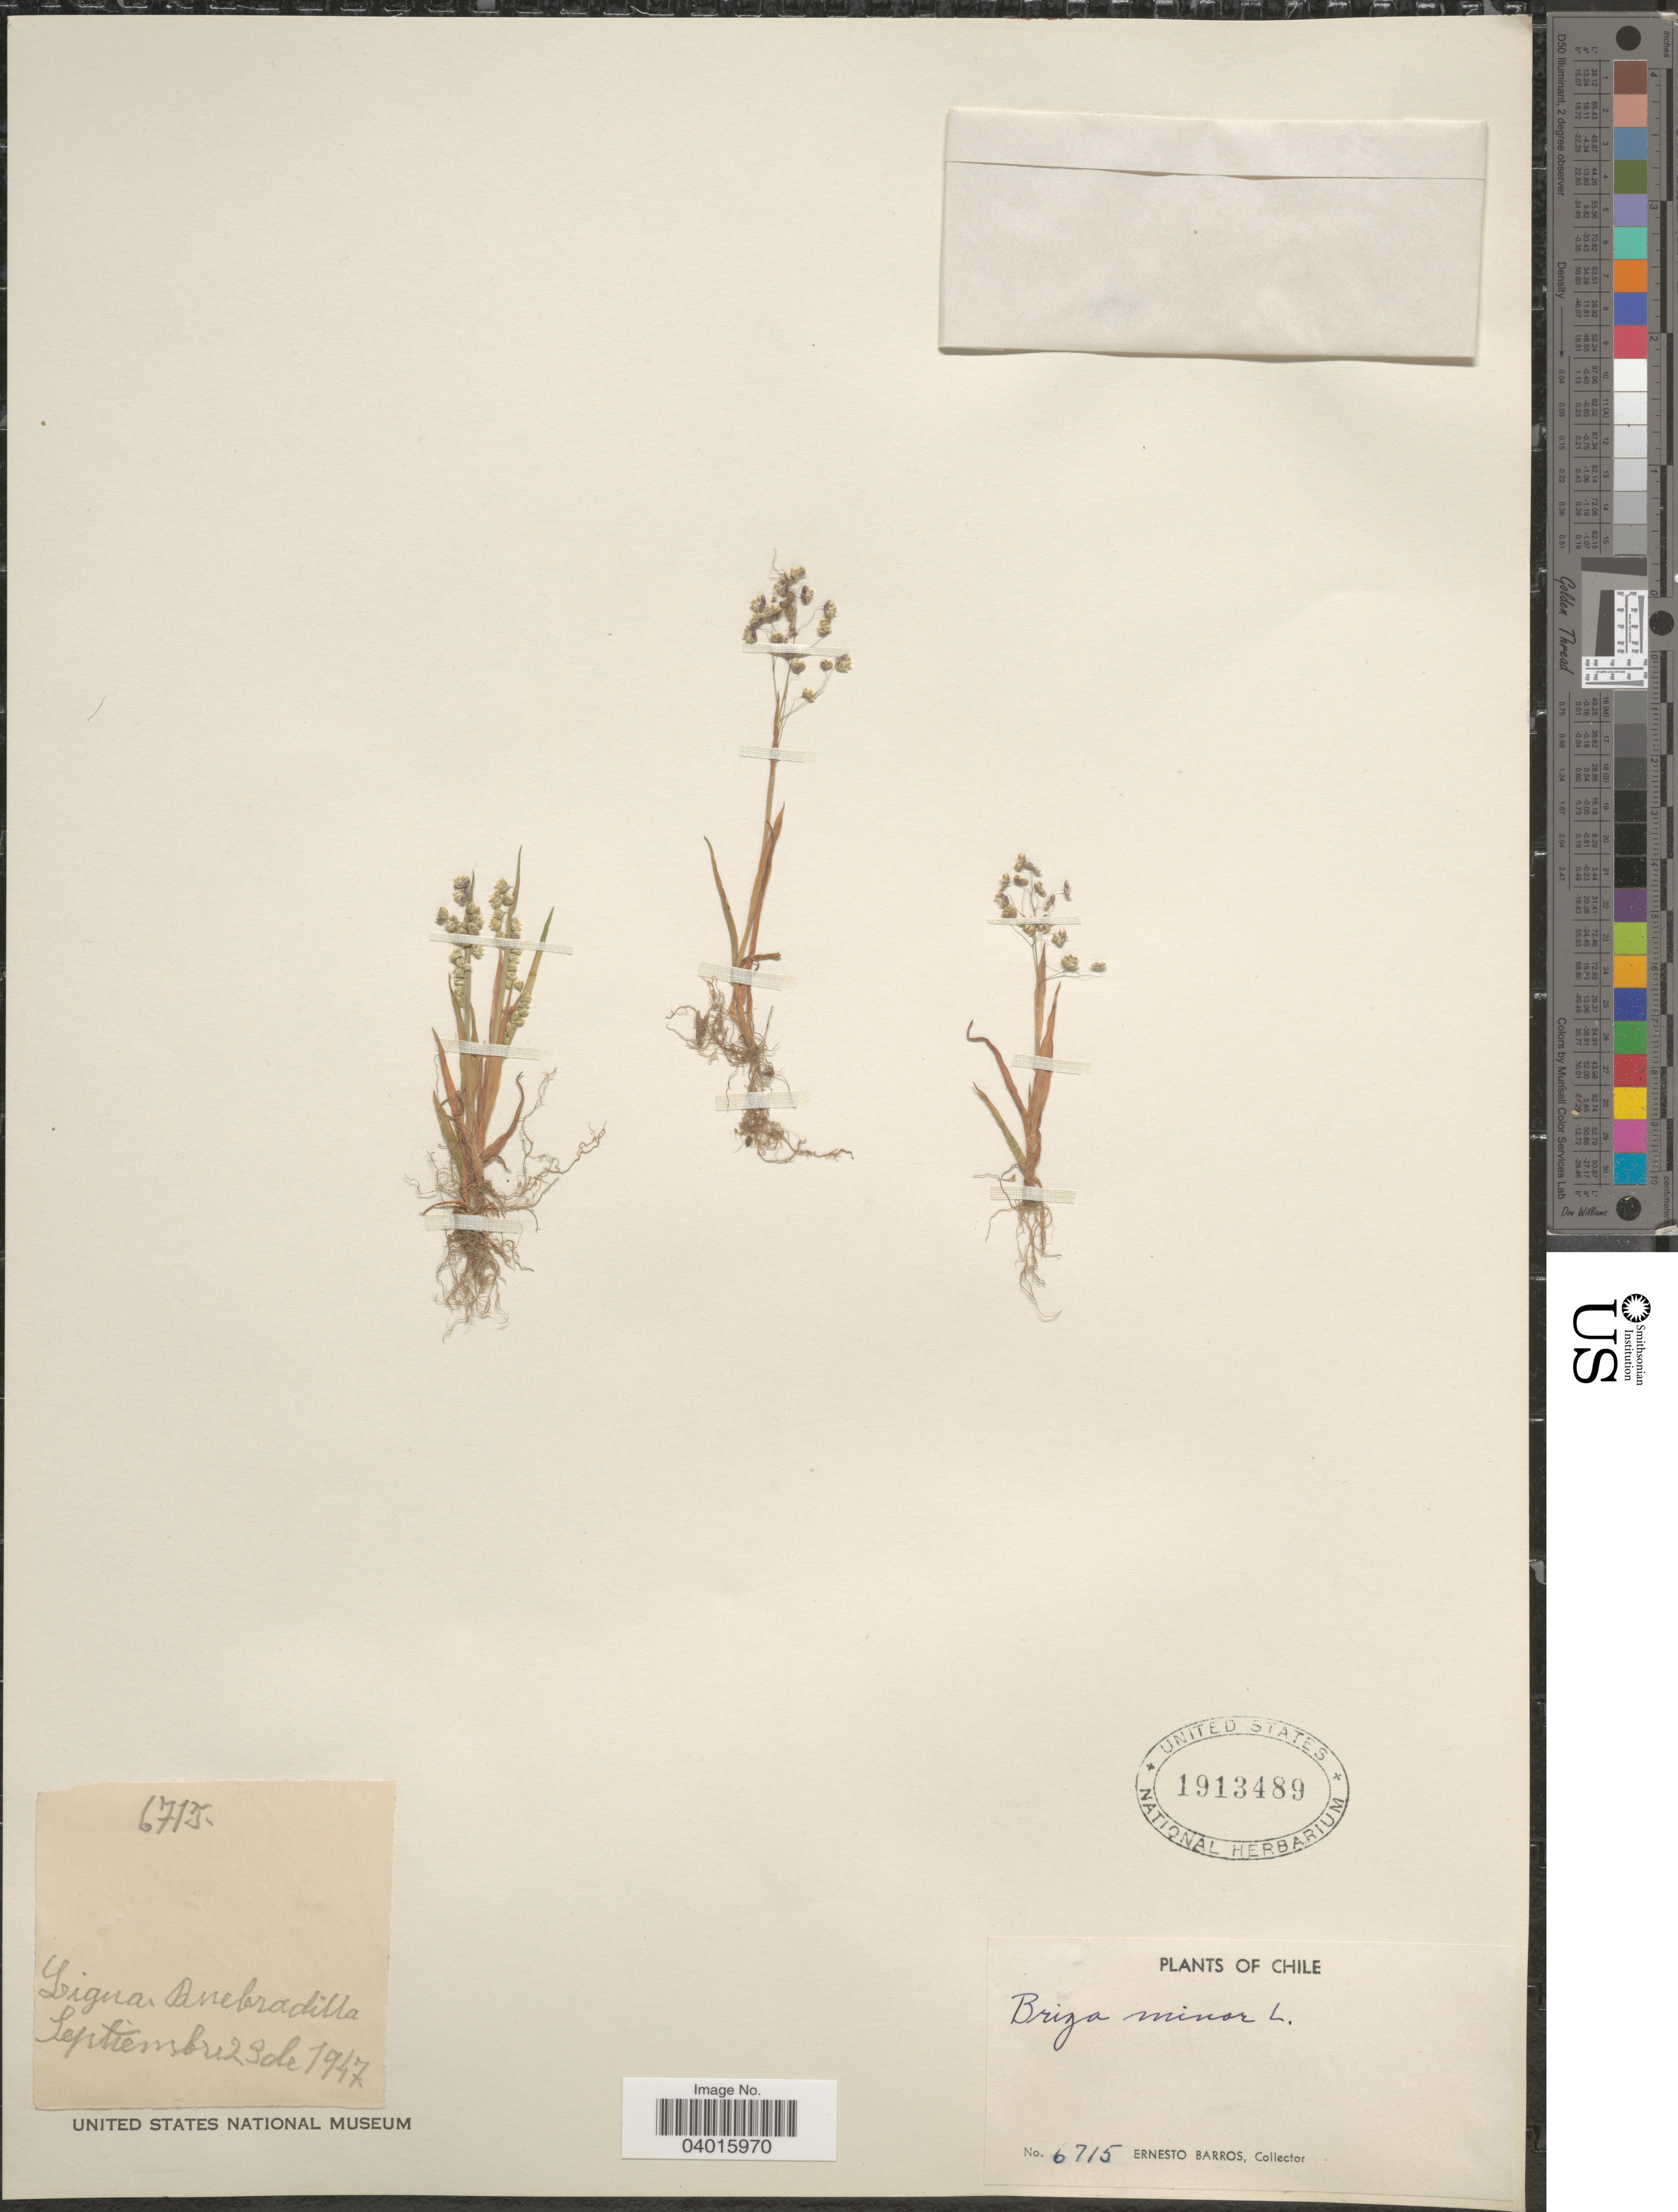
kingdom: Plantae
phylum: Tracheophyta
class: Liliopsida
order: Poales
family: Poaceae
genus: Briza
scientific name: Briza minor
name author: L.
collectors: E. Barros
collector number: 6715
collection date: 1947-09-23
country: Chile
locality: Ligua, Quebradilla.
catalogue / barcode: US 1913489